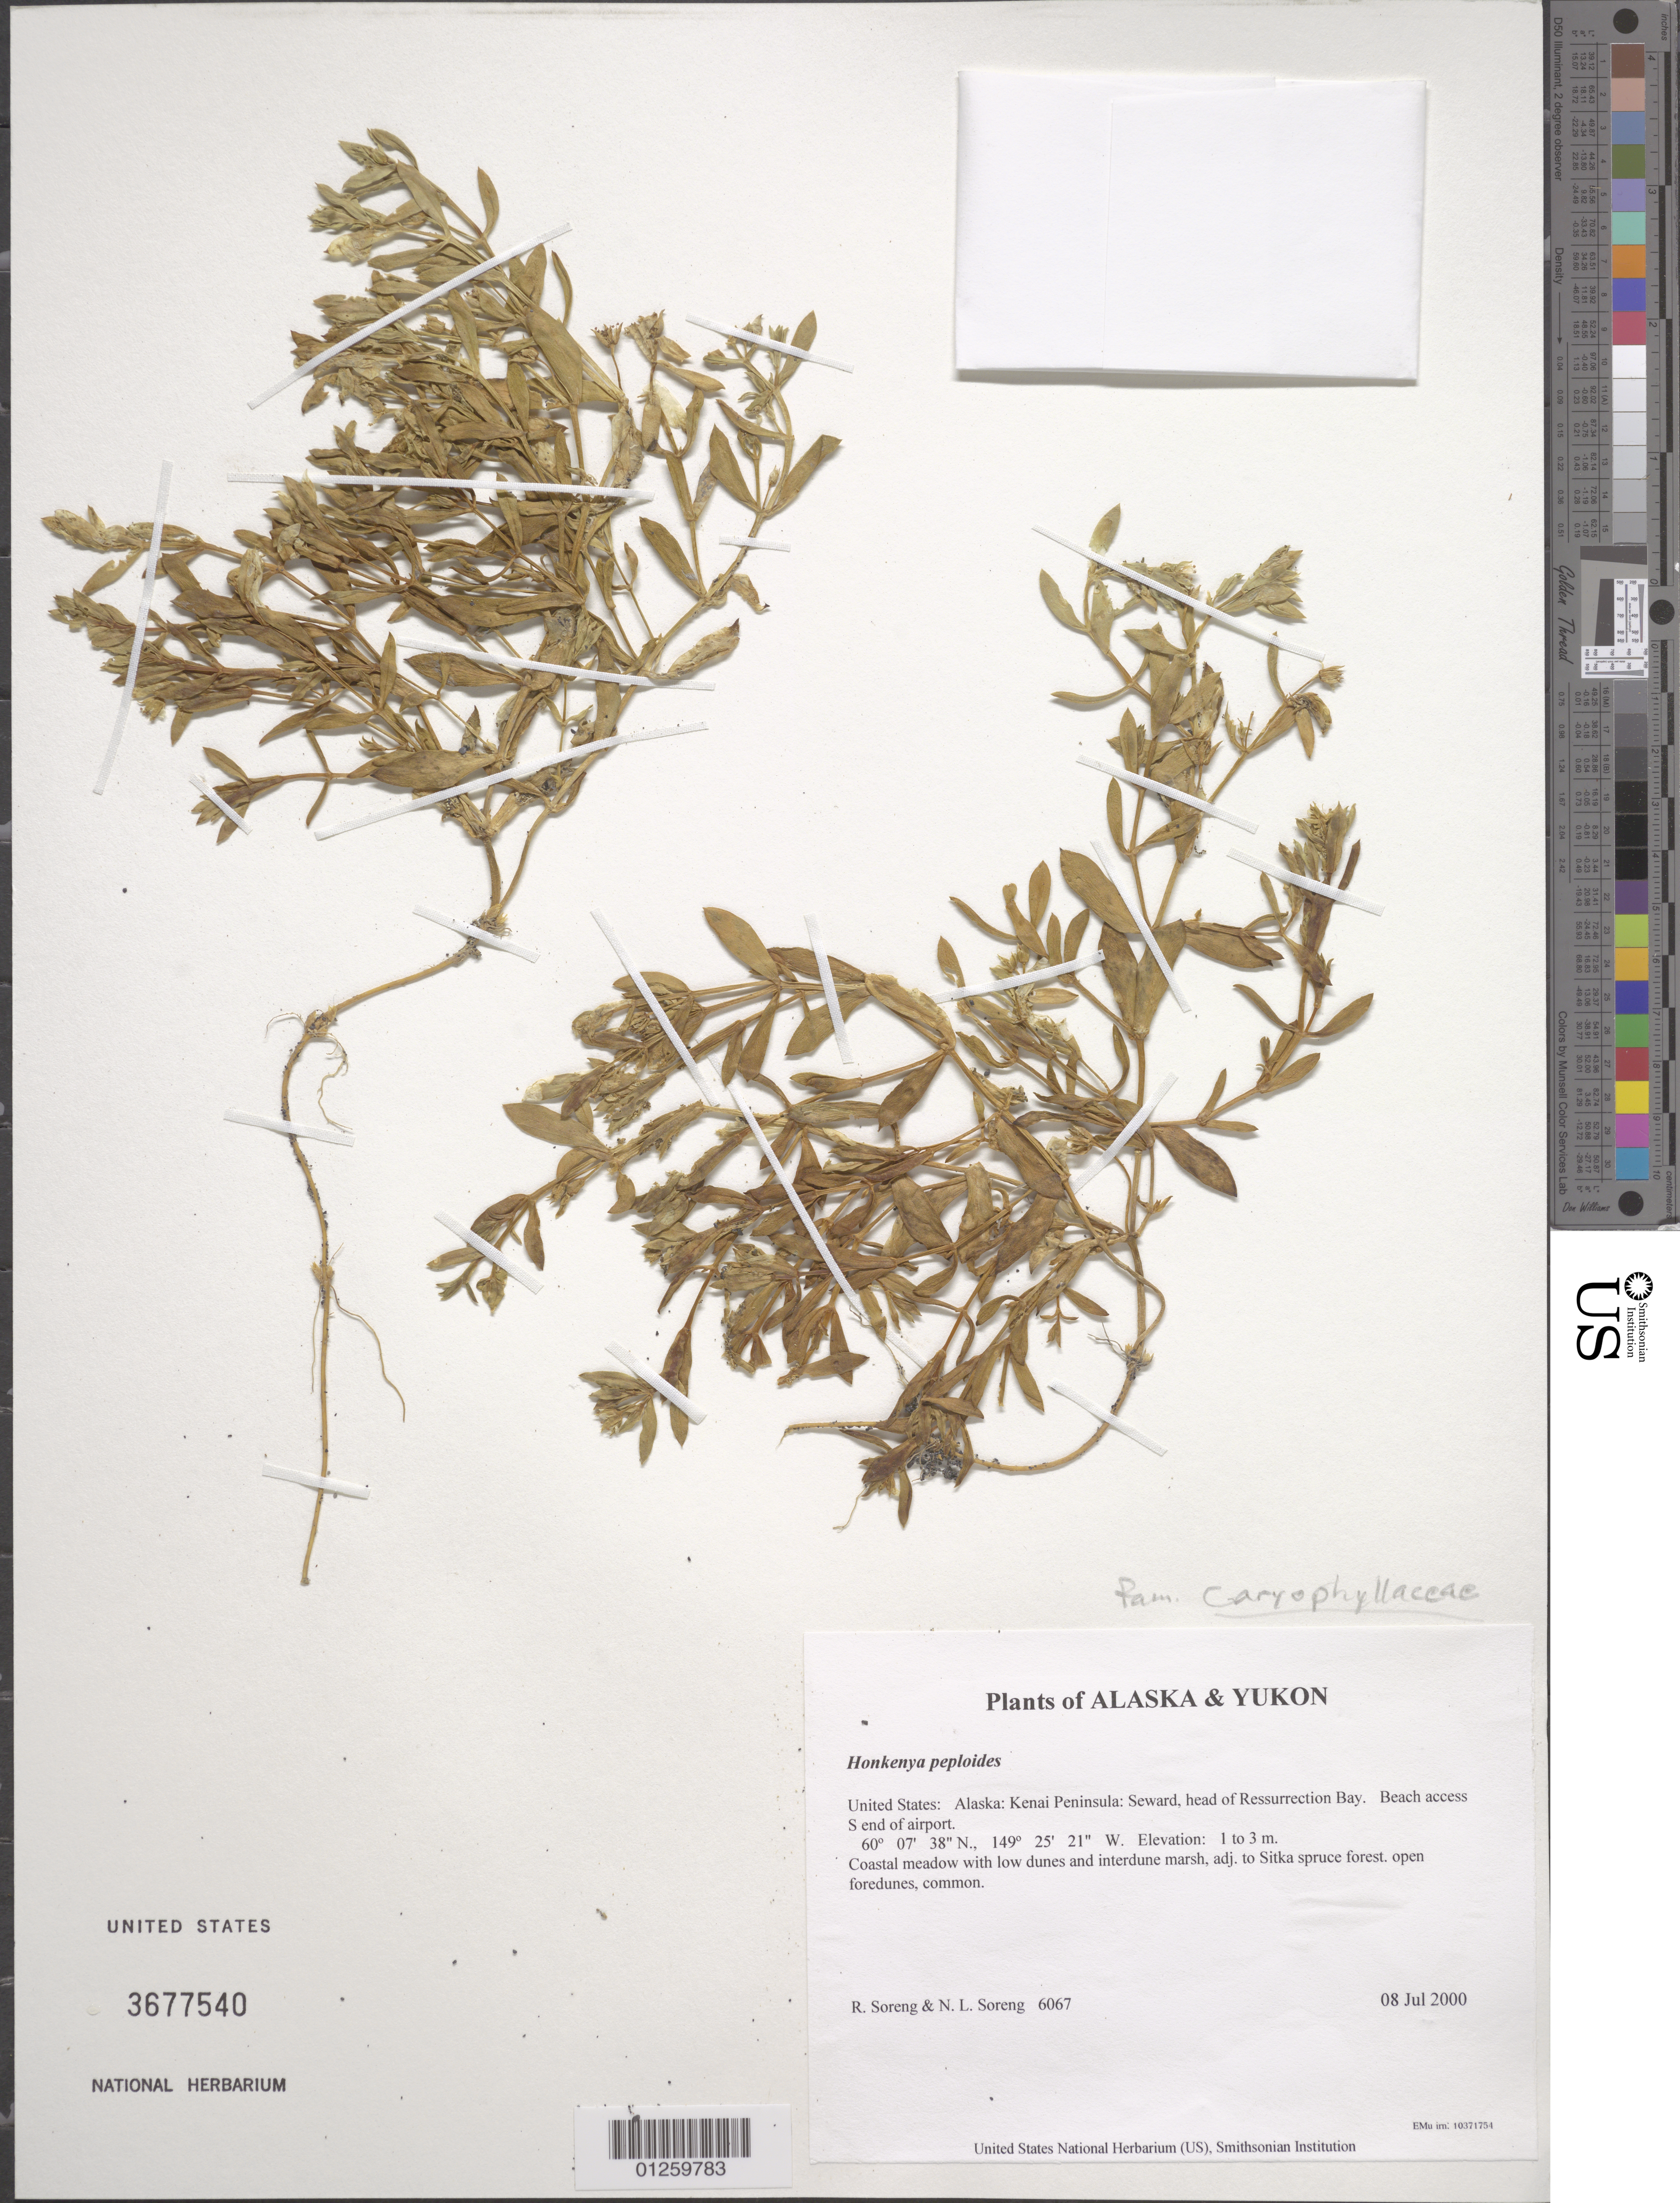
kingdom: Plantae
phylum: Tracheophyta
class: Magnoliopsida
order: Caryophyllales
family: Caryophyllaceae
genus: Honckenya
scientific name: Honckenya peploides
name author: (L.) Ehrh.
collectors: R. J. Soreng & N. L. Soreng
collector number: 6067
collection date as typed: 08 Jul 2000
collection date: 2000-07-08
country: United States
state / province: Alaska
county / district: Kenai Peninsula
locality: Seward, head of Ressurrection Bay. Beach access S end of airport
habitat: Coastal meadow with low dunes and interdune marsh, adj. to Sitka spruce forest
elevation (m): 1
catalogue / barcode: US 3677540